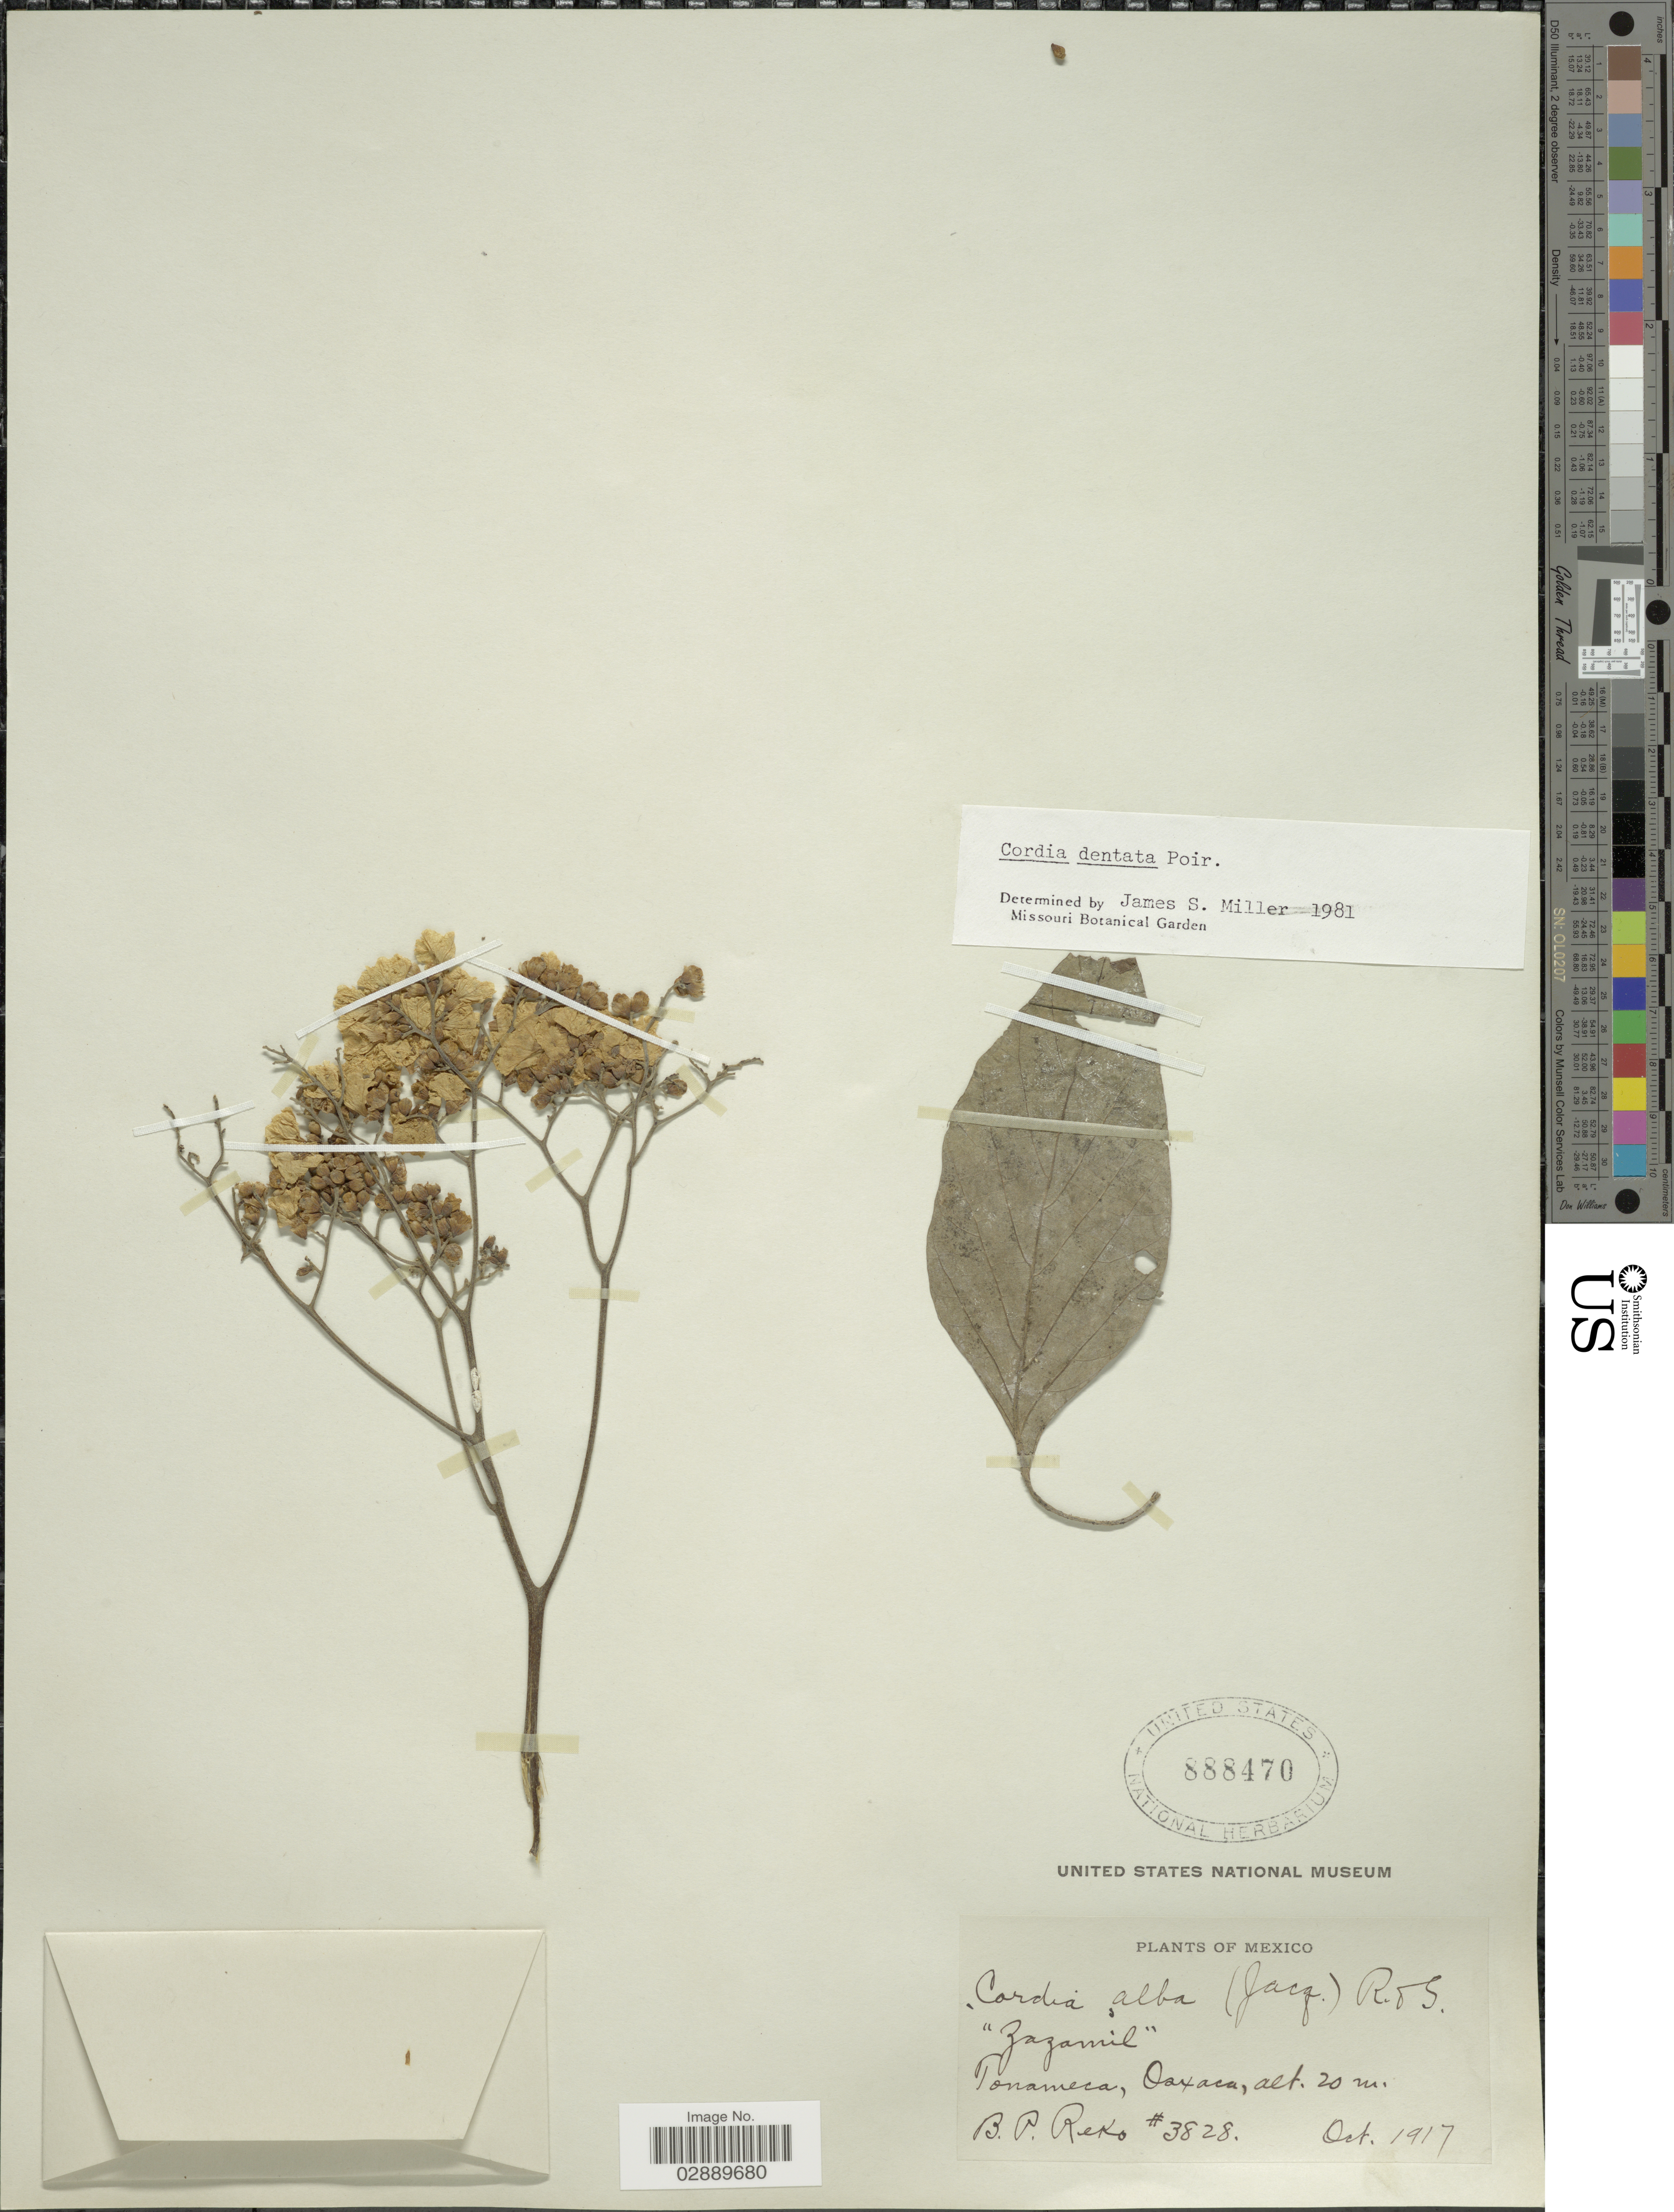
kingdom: Plantae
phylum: Tracheophyta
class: Magnoliopsida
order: Boraginales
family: Cordiaceae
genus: Cordia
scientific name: Cordia dentata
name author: Poir.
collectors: B. P. Reko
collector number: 3828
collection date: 1917-10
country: Mexico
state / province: Oaxaca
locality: Tonameca.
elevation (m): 20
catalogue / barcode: US 888470